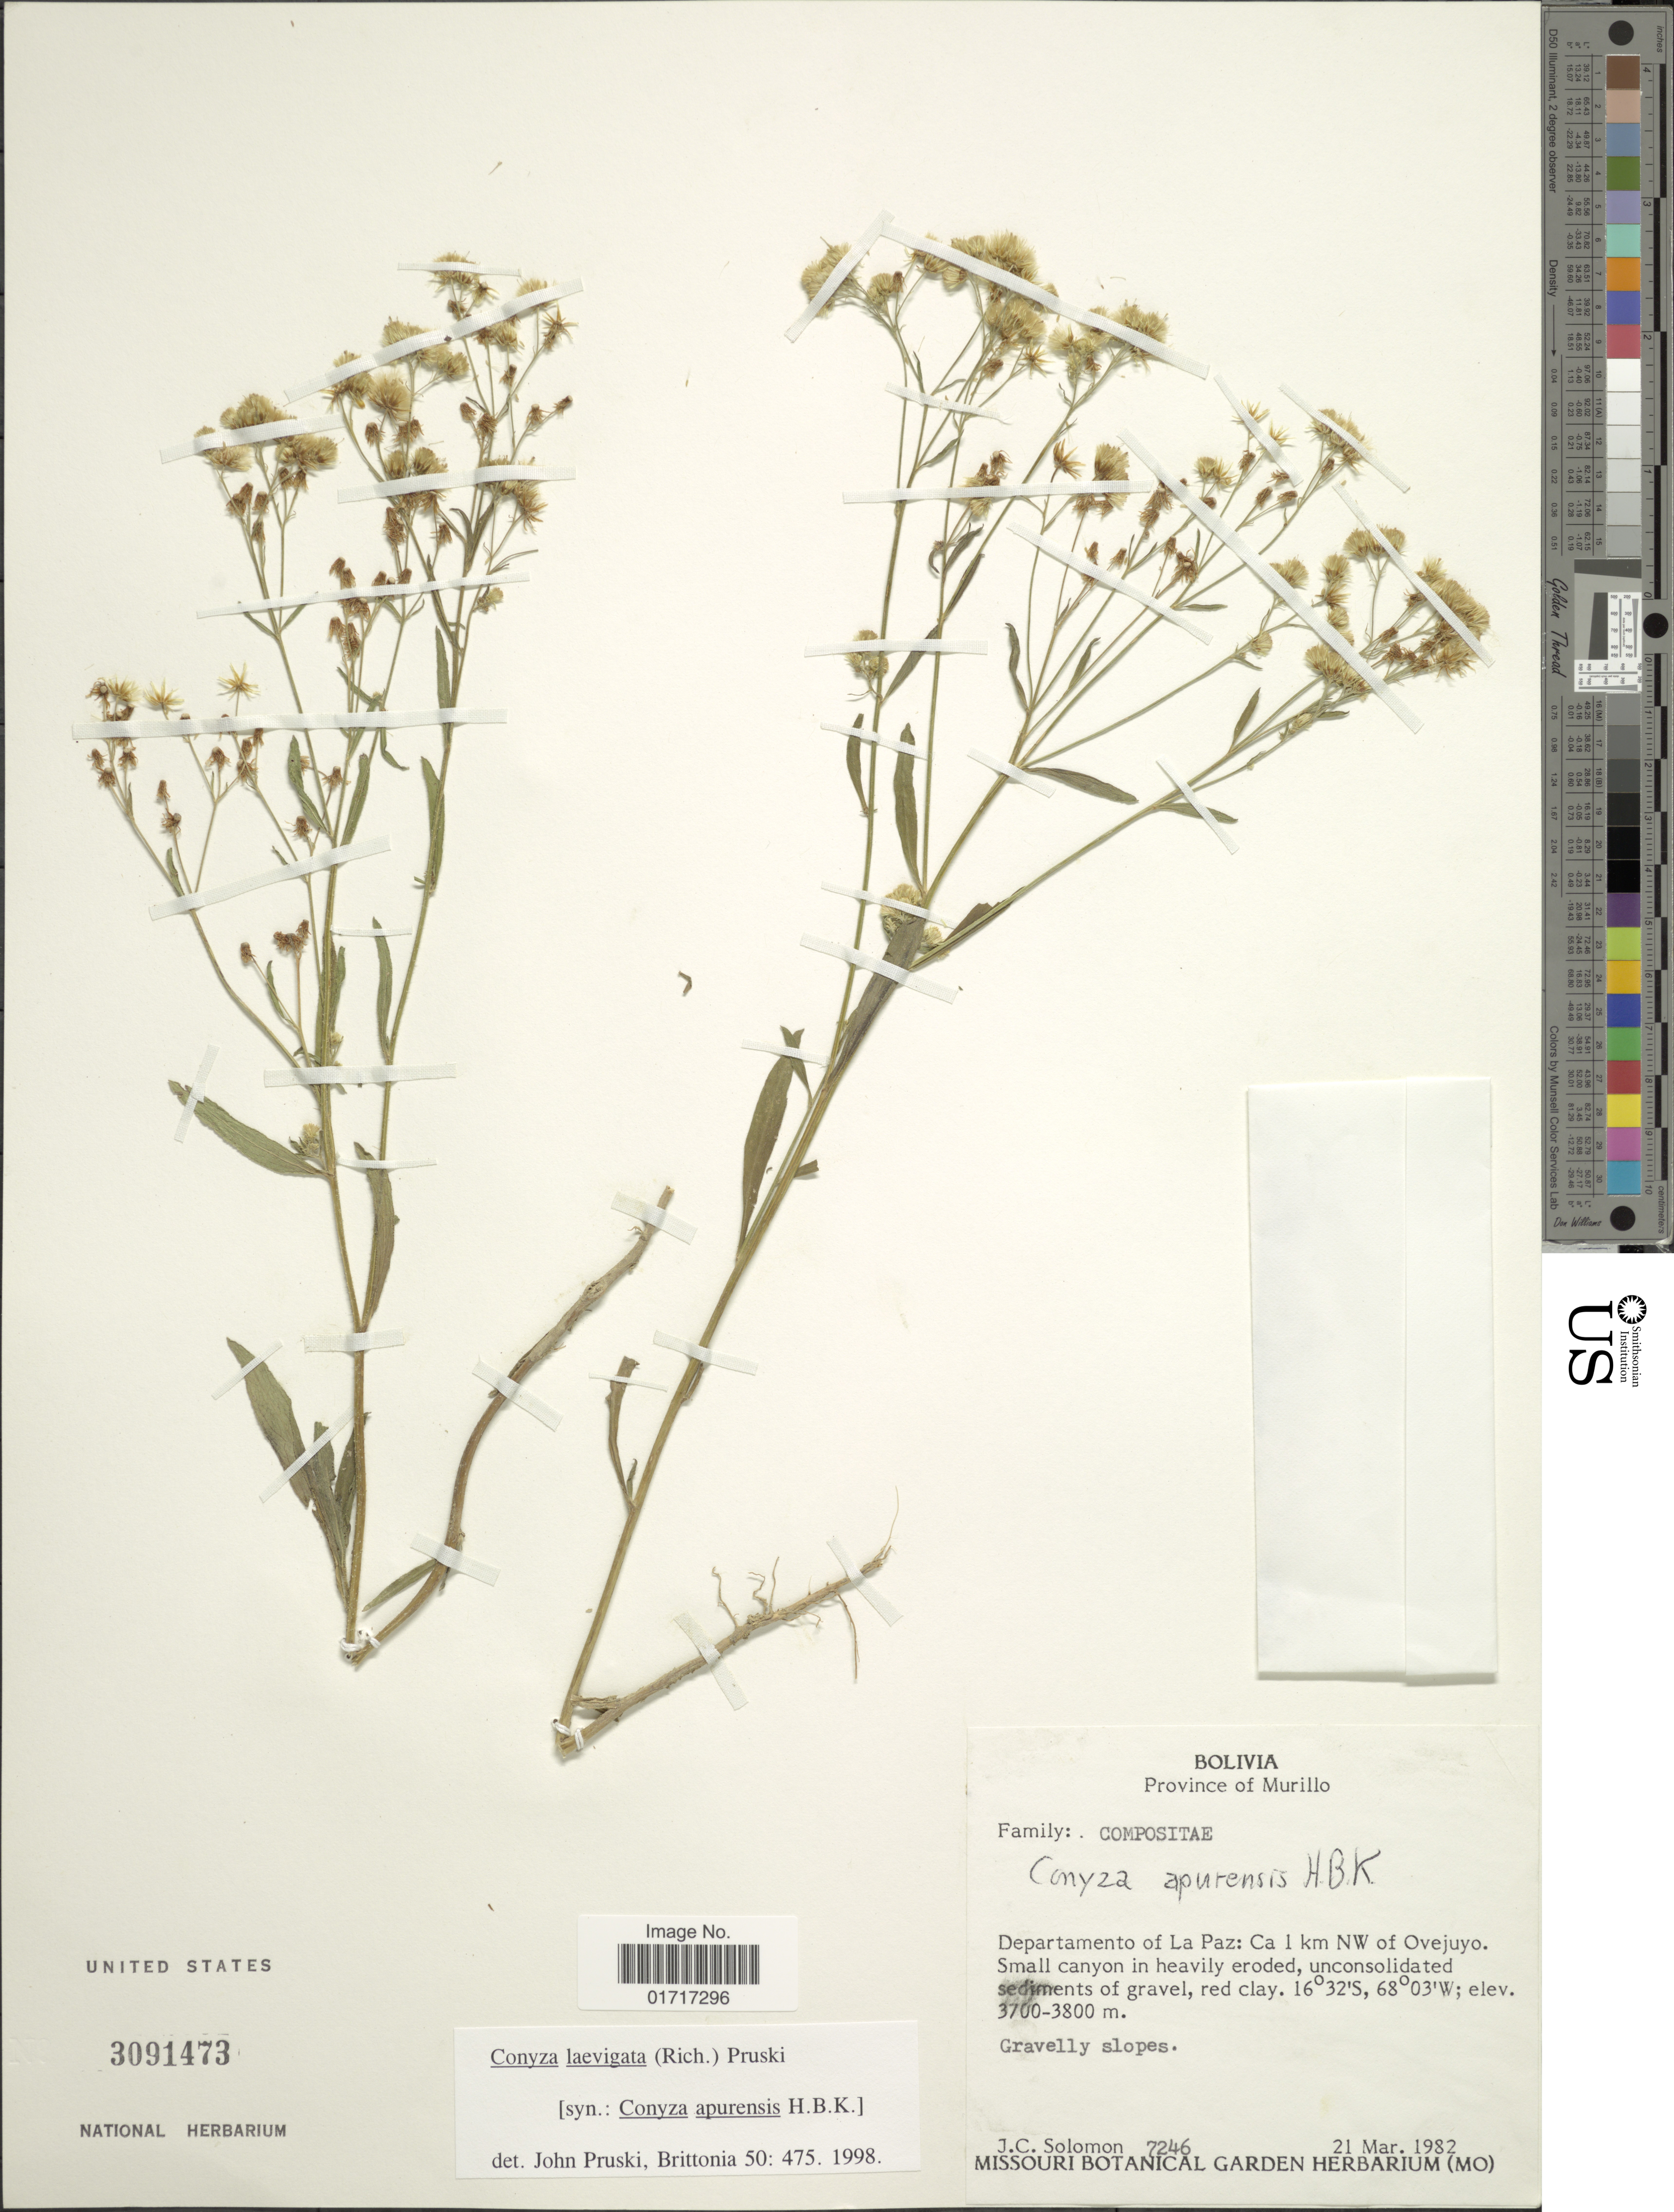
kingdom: Plantae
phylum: Tracheophyta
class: Magnoliopsida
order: Asterales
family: Asteraceae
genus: Conyza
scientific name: Conyza laevigata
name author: (Rich.) Pruski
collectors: J. C. Solomon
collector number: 7246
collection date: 1982-03-21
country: Bolivia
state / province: La Paz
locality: Province Murillo. Departamento of La Paz: Ca. 1 km NW of Ovejuyo.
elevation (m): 3700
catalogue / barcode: US 3091473